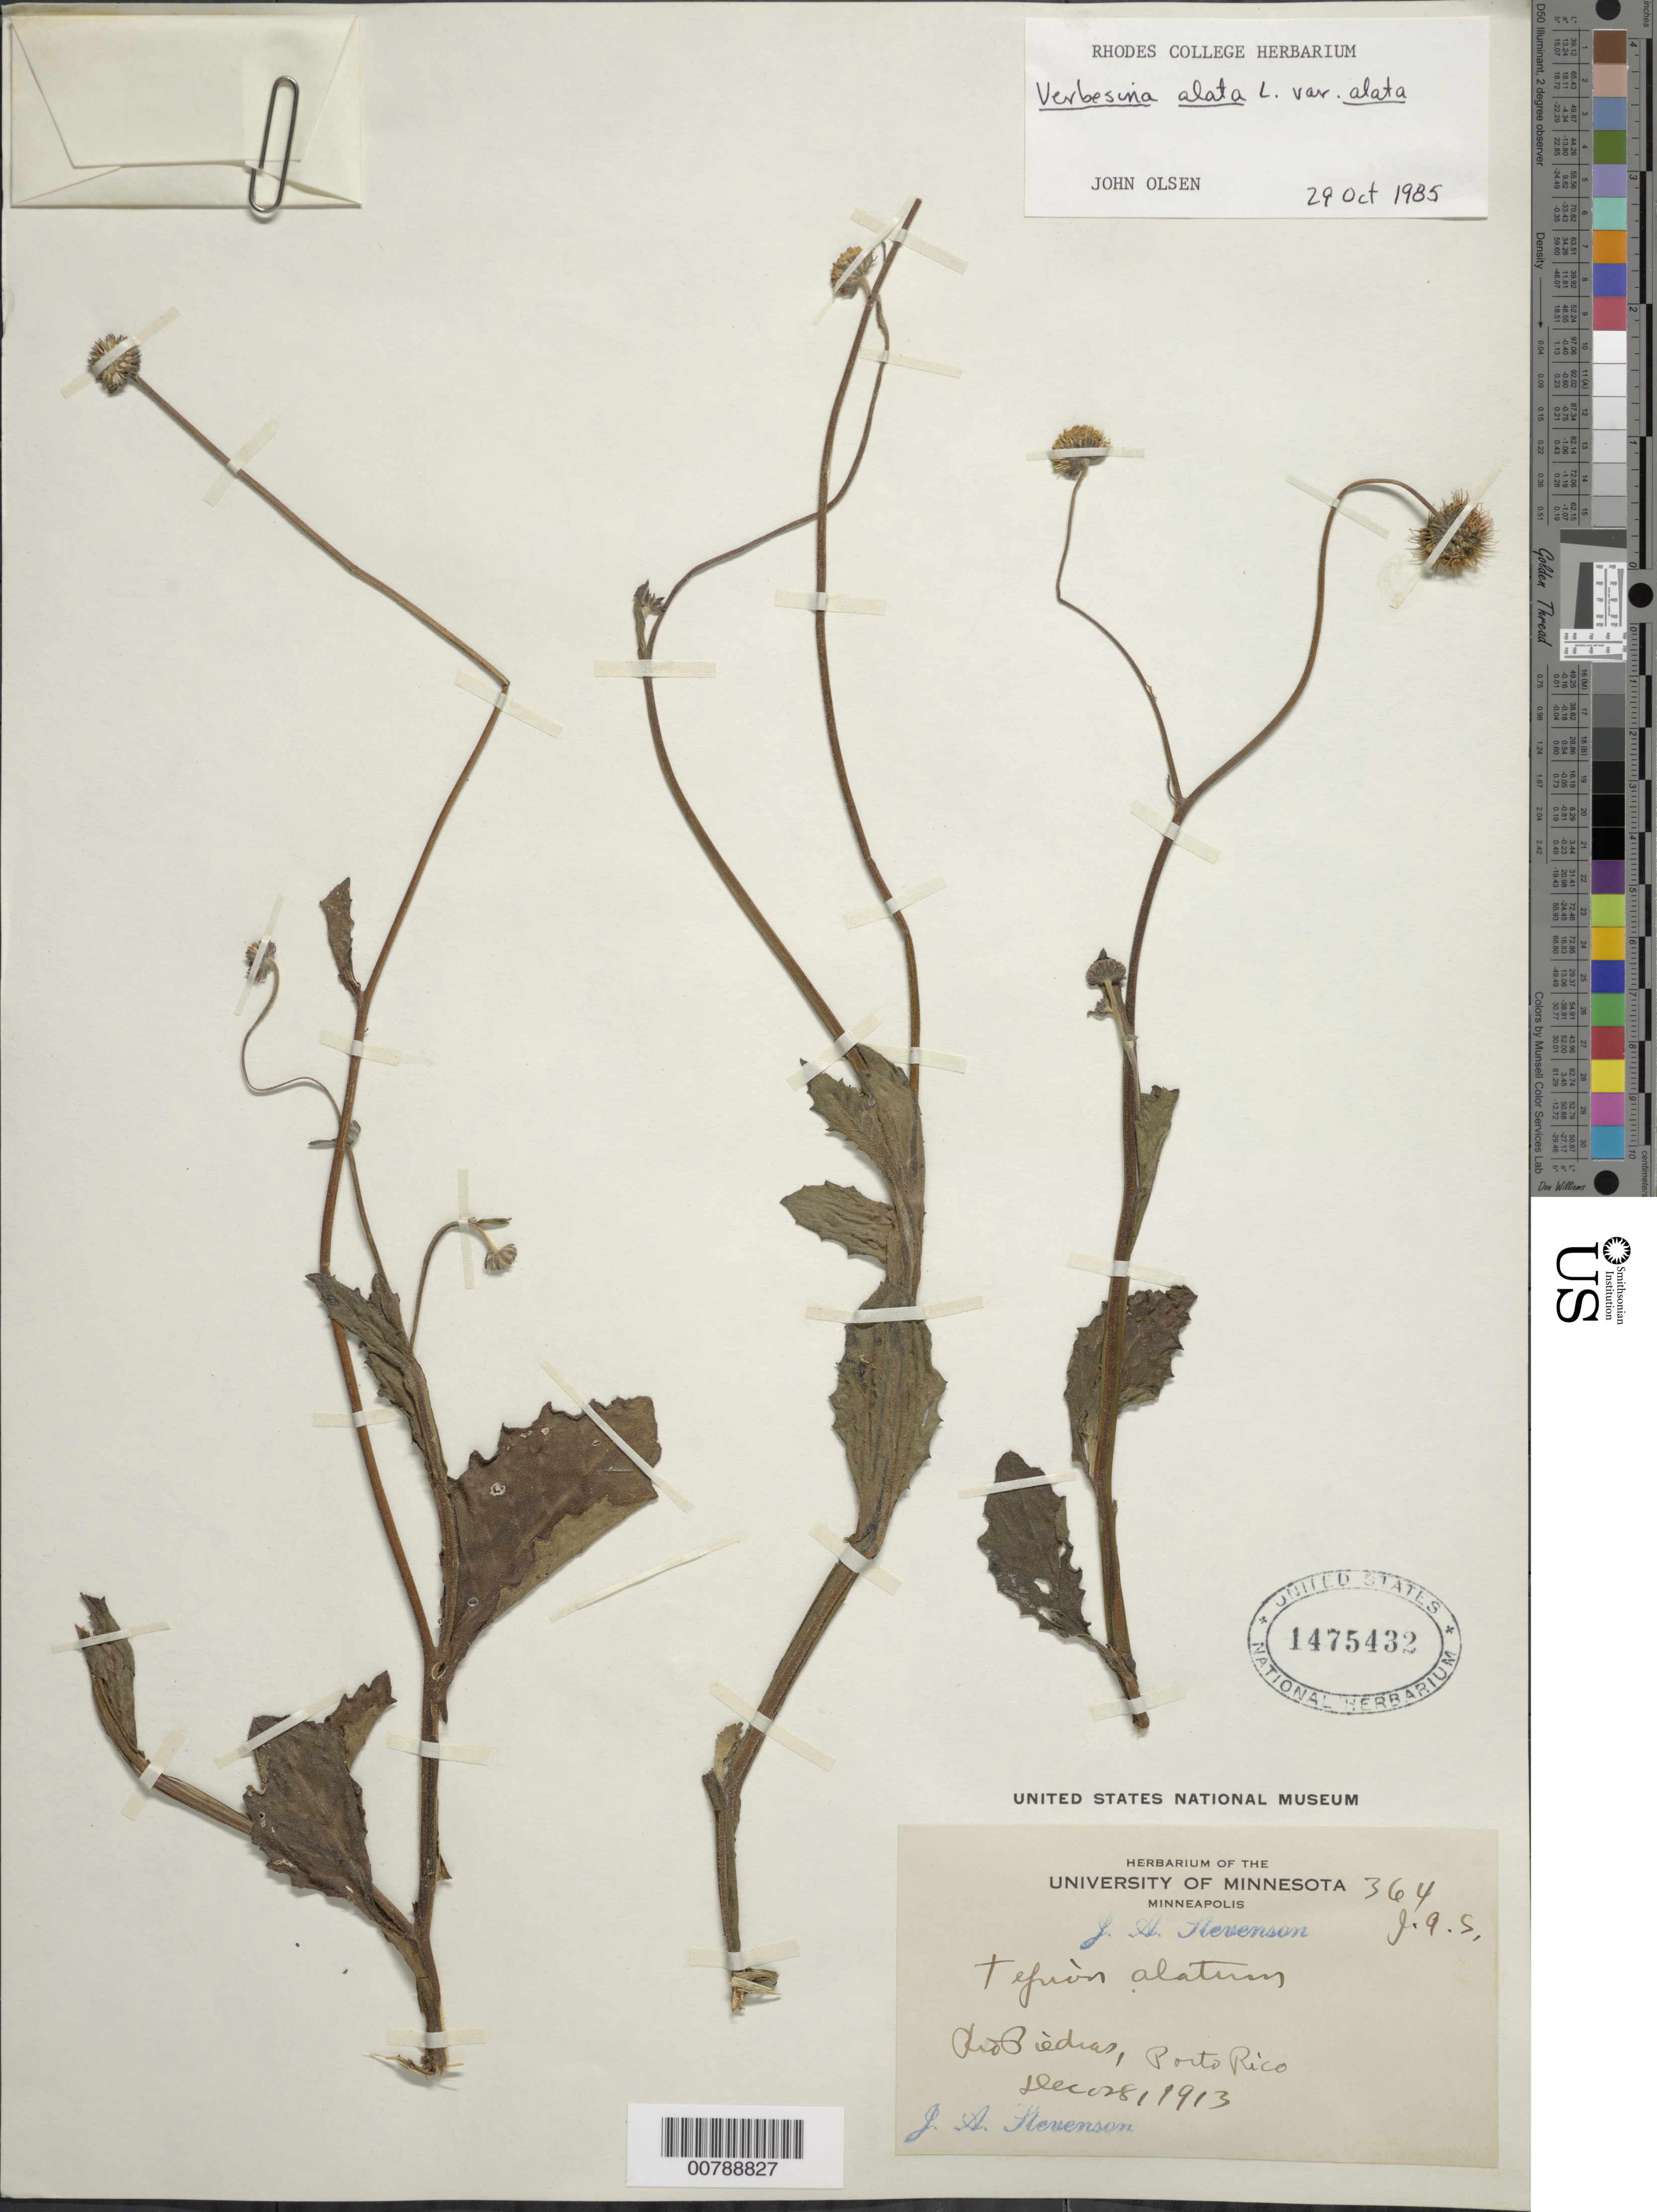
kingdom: Plantae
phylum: Tracheophyta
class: Magnoliopsida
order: Asterales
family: Asteraceae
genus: Verbesina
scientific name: Verbesina alata var. alata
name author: L.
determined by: Olsen, J.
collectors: J. Stevenson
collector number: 364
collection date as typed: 28 Dec 1913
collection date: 1913-12-28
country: Puerto Rico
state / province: San Juan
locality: Río Piedras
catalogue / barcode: US 1475432